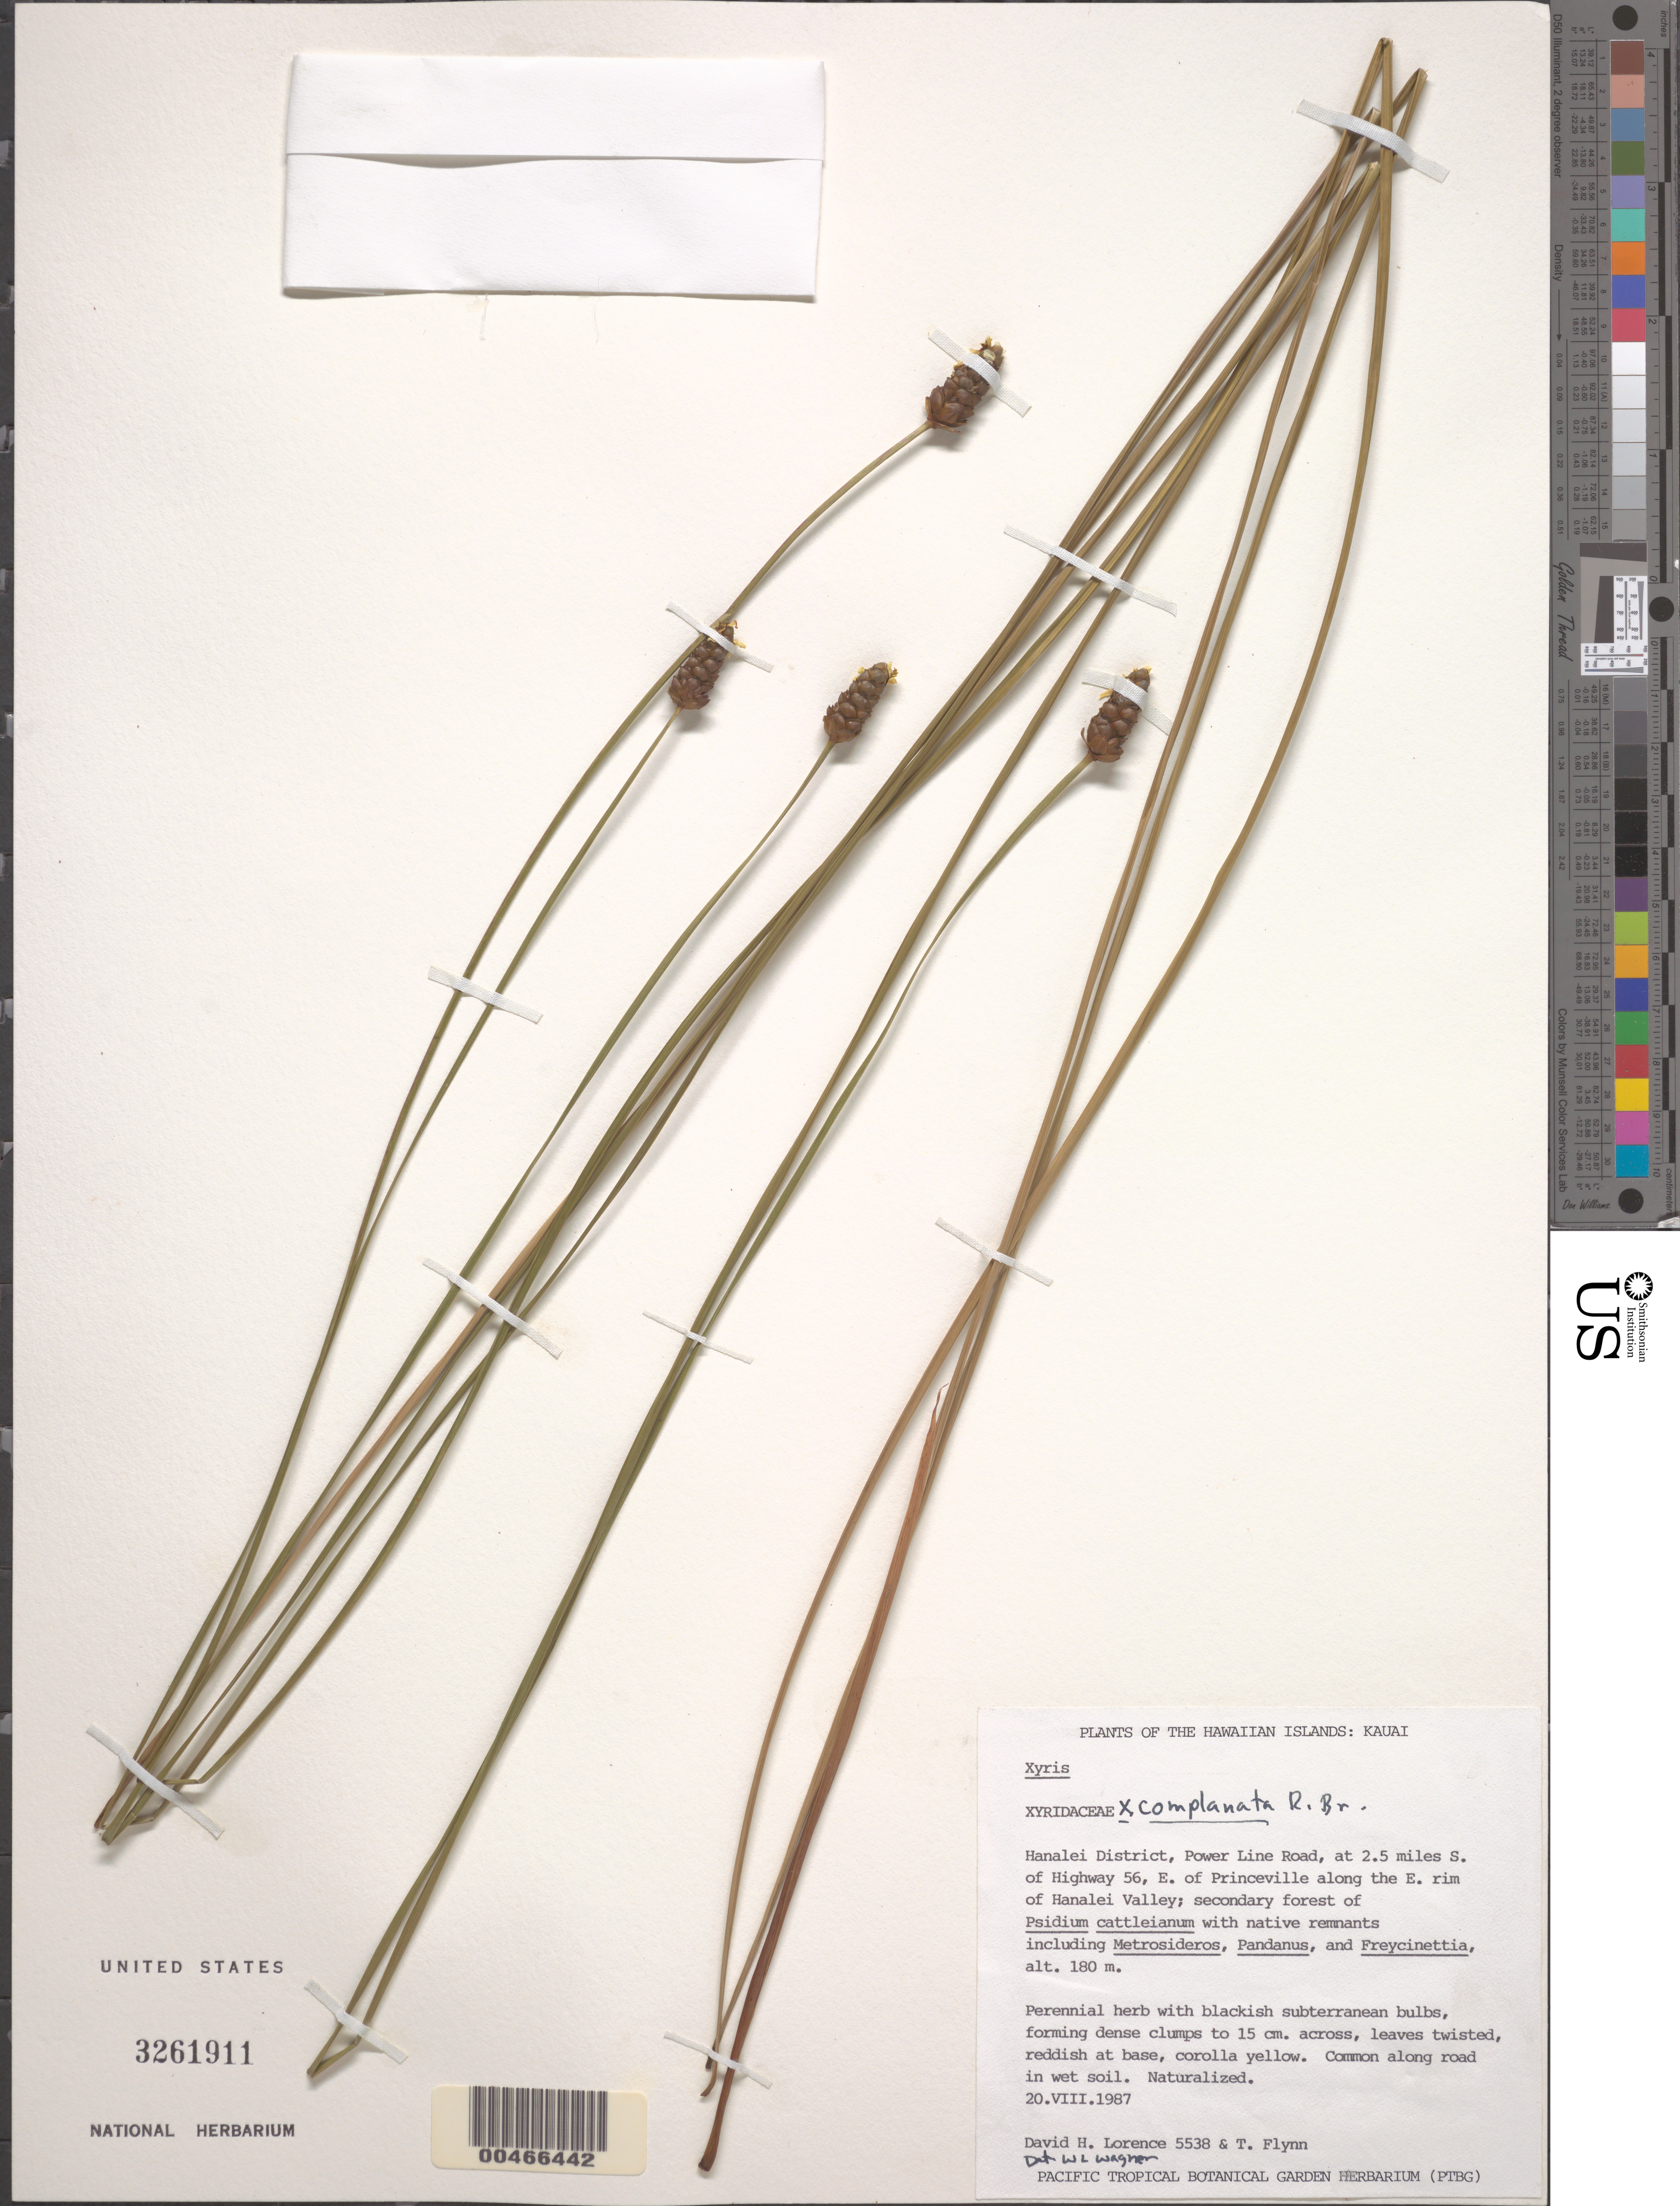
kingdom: Plantae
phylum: Tracheophyta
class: Liliopsida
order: Poales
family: Xyridaceae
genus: Xyris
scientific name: Xyris complanata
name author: R. Br.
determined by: Wagner, W. L., (BOT), Smithsonian Institution - National Museum of Natural History (UNITED STATES)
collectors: D. Lorence & T. W. Flynn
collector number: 5538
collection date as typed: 20 Aug 1987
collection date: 1987-08-20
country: United States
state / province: Hawaii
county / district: Kauai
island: Kaua'i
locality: Hanalei Dist., Power Line Road, at 2.5 mi S of Hwy 56, E of Princeville along the E rim of Hanalei Valley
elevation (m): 180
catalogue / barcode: US 3261911